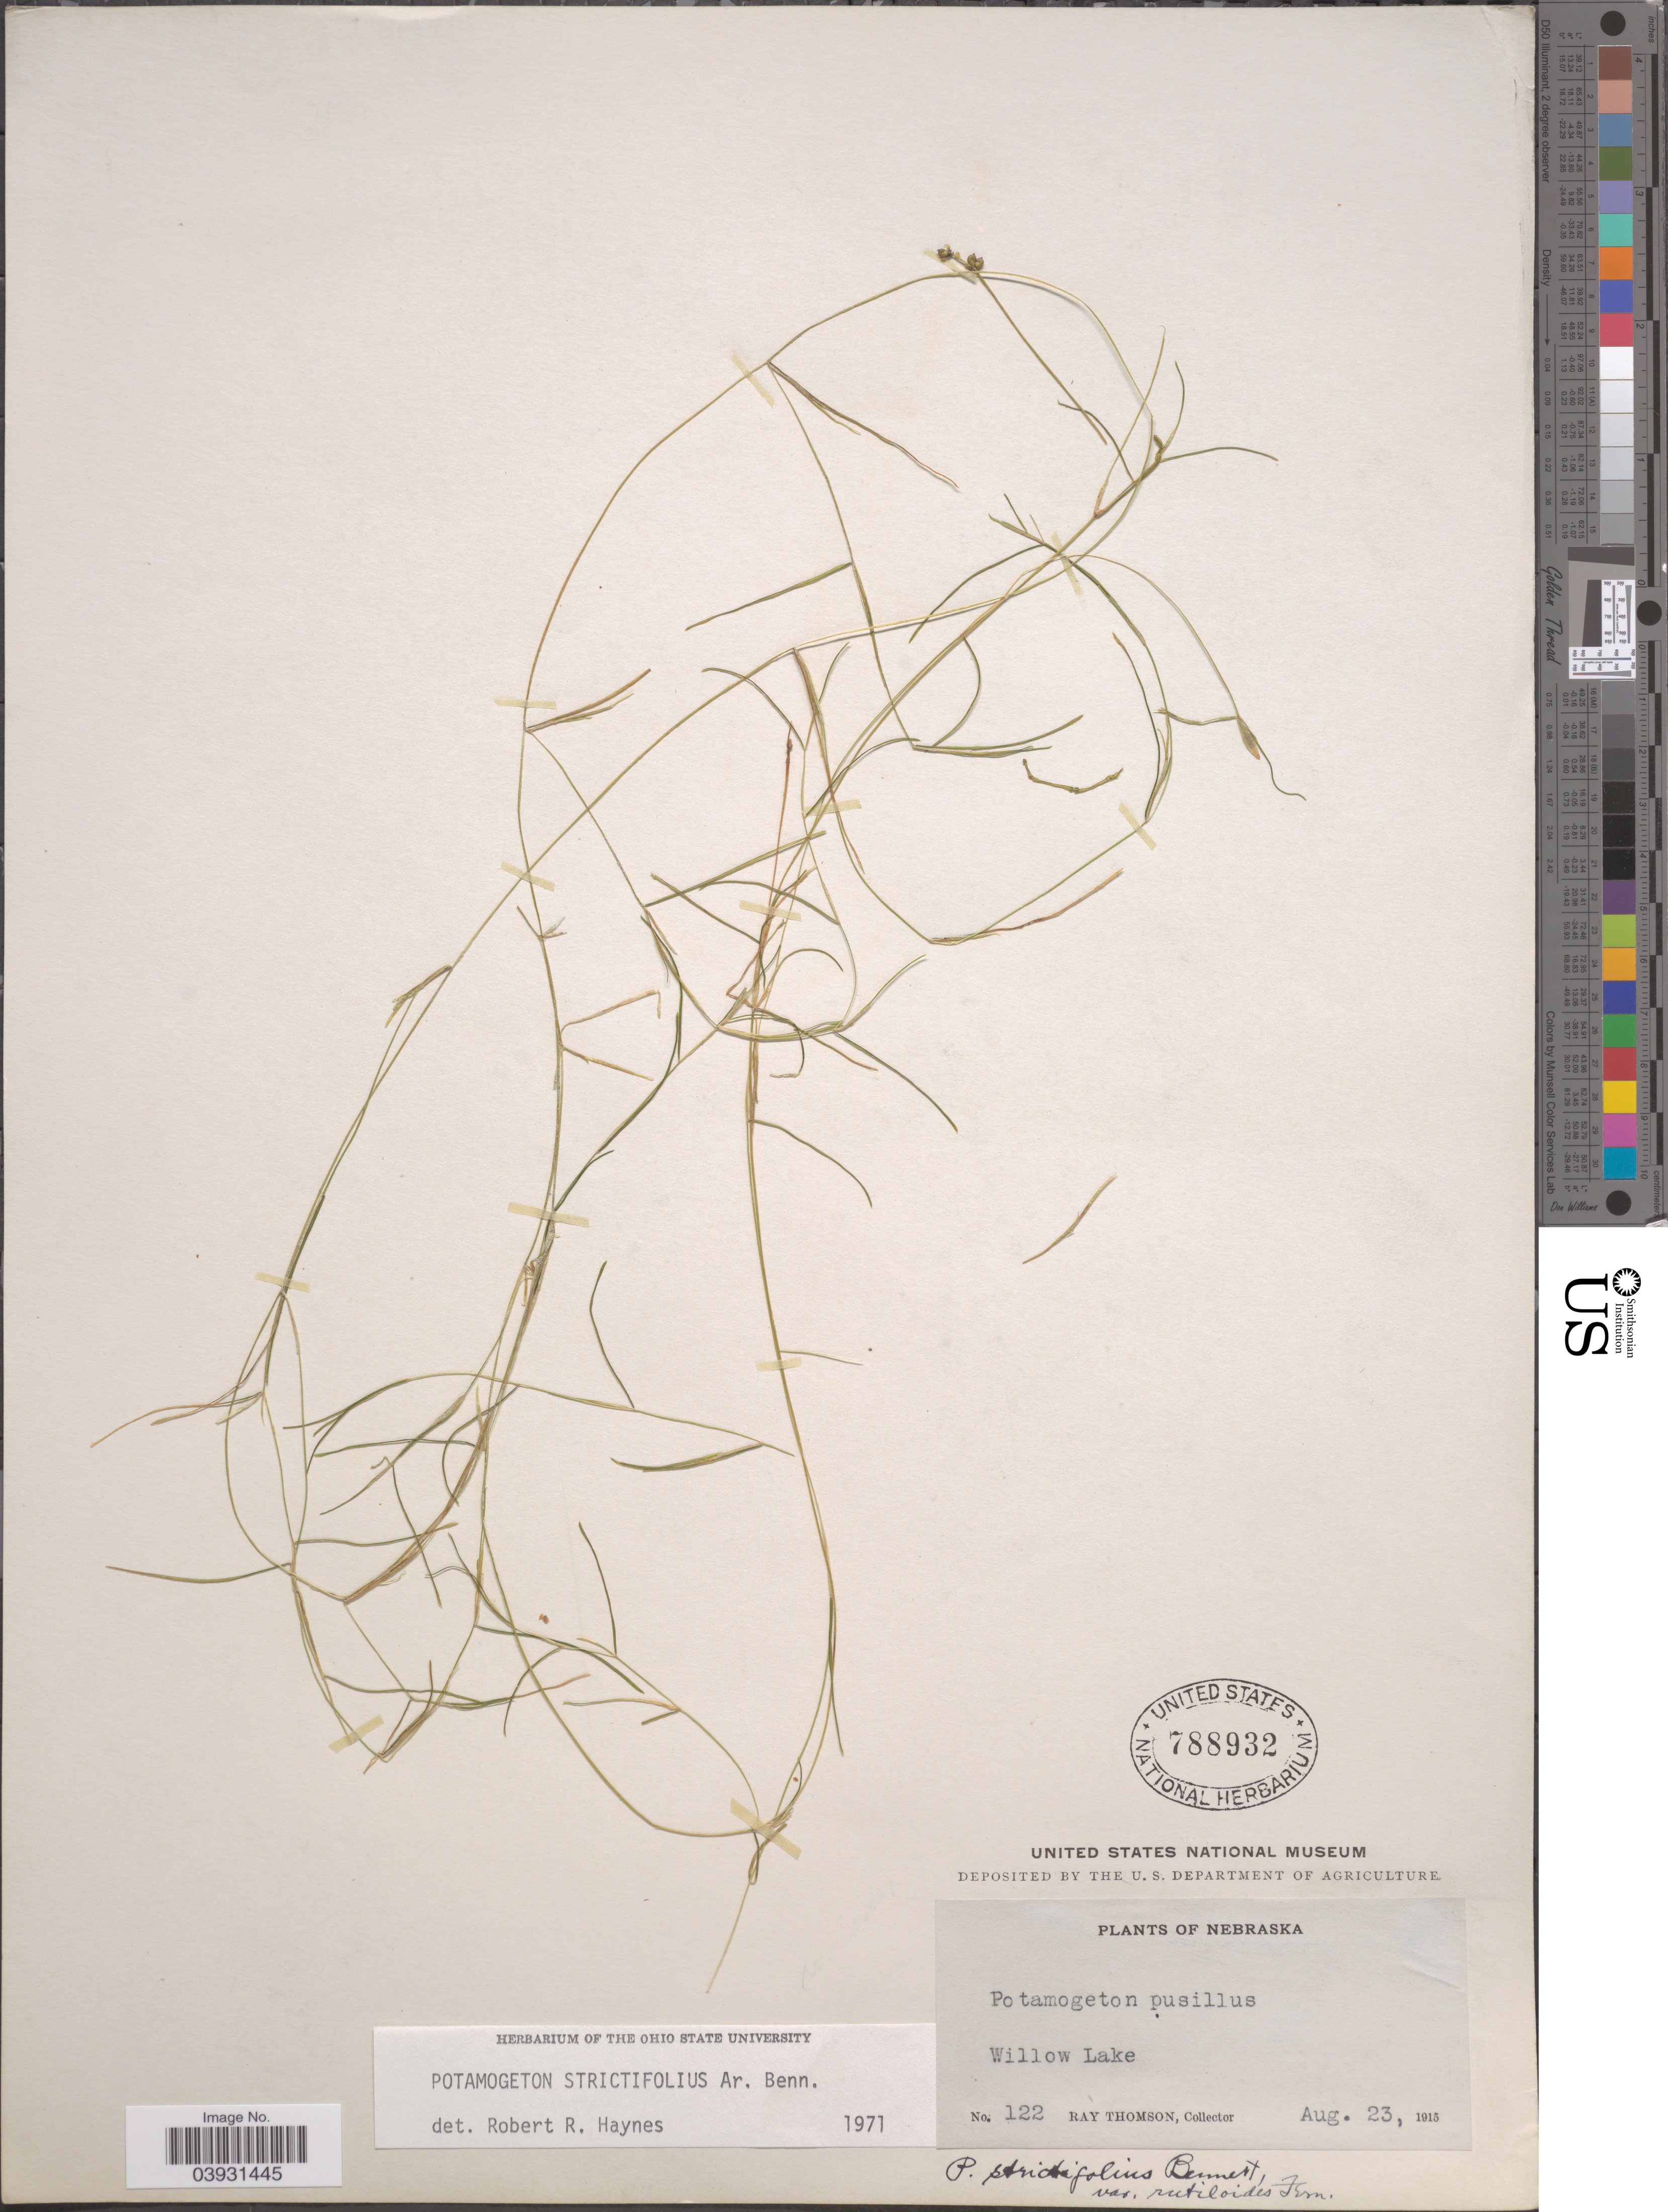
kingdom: Plantae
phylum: Tracheophyta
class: Liliopsida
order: Alismatales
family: Potamogetonaceae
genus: Potamogeton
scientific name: Potamogeton strictifolius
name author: A. Benn.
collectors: R. Thomson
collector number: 122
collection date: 1915-08-23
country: United States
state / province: Nebraska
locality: Willow Lake.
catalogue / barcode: US 788932